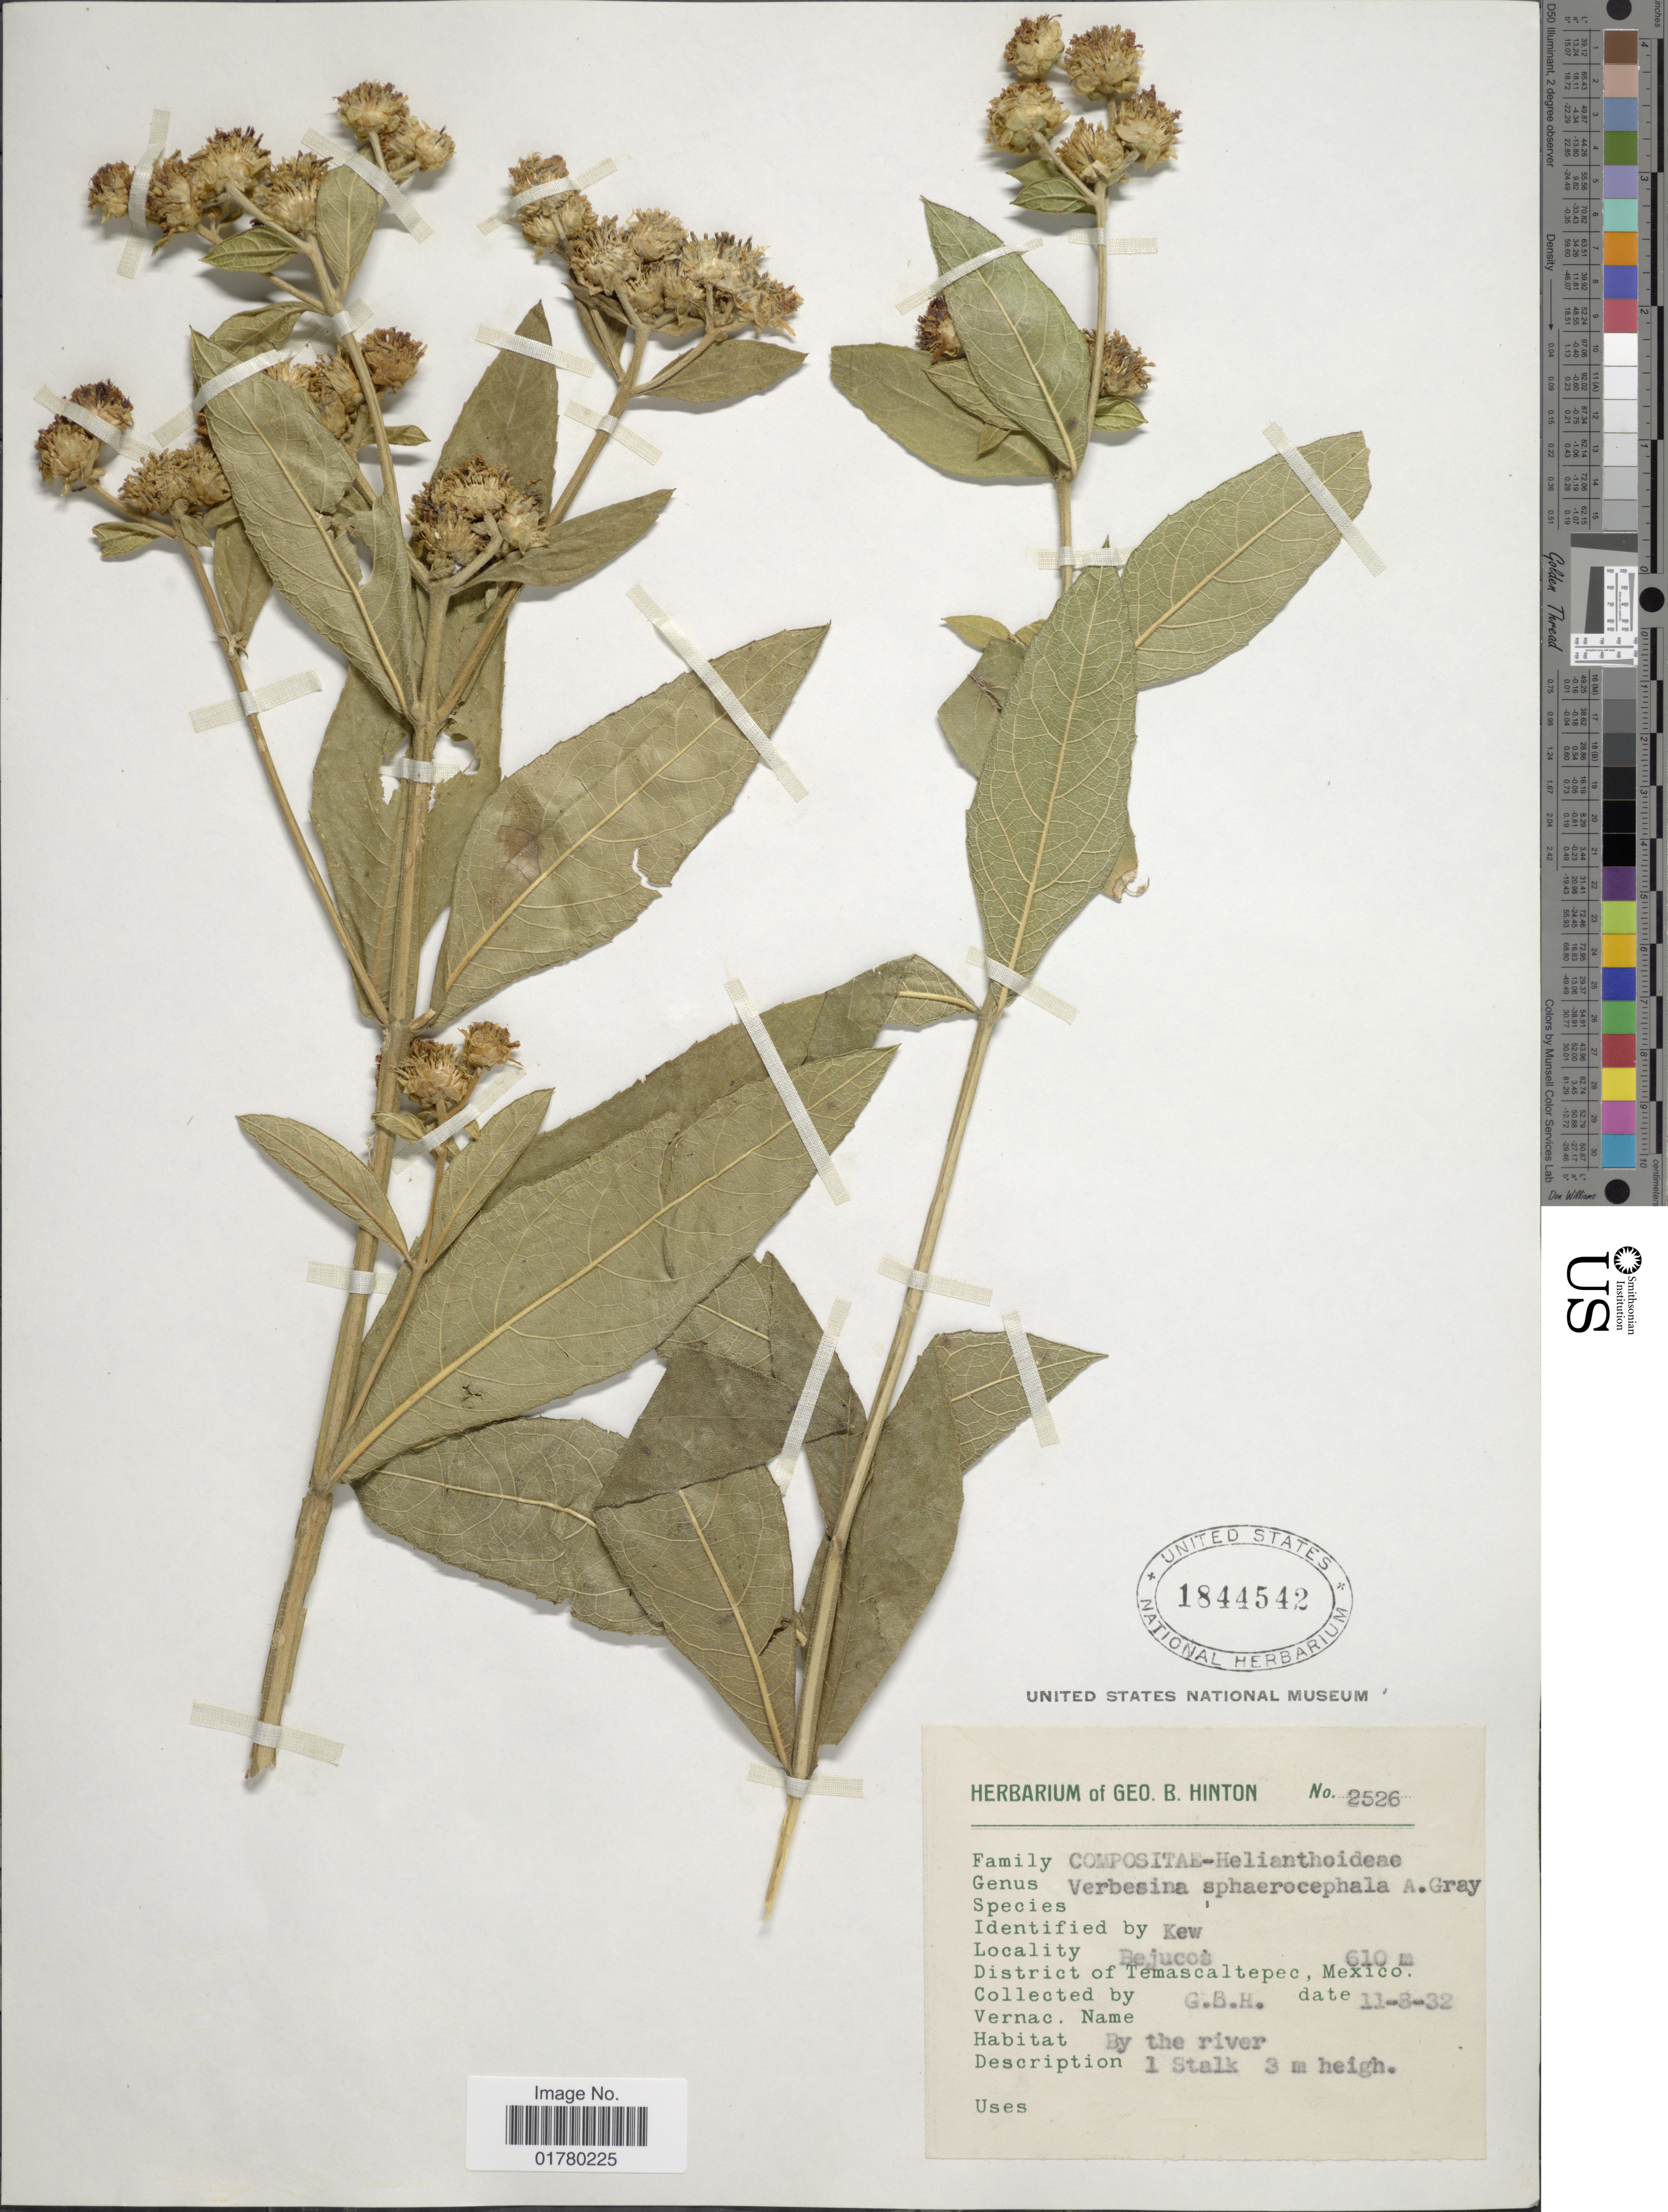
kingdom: Plantae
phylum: Tracheophyta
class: Magnoliopsida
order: Asterales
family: Asteraceae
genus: Verbesina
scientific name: Verbesina sphaerocephala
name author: A. Gray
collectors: G. B. Hinton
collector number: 2526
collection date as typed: Transcribed d/m/y: 8/11/32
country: Mexico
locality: Bejucos, District of Temascaltepec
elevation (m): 610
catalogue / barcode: US 1844542